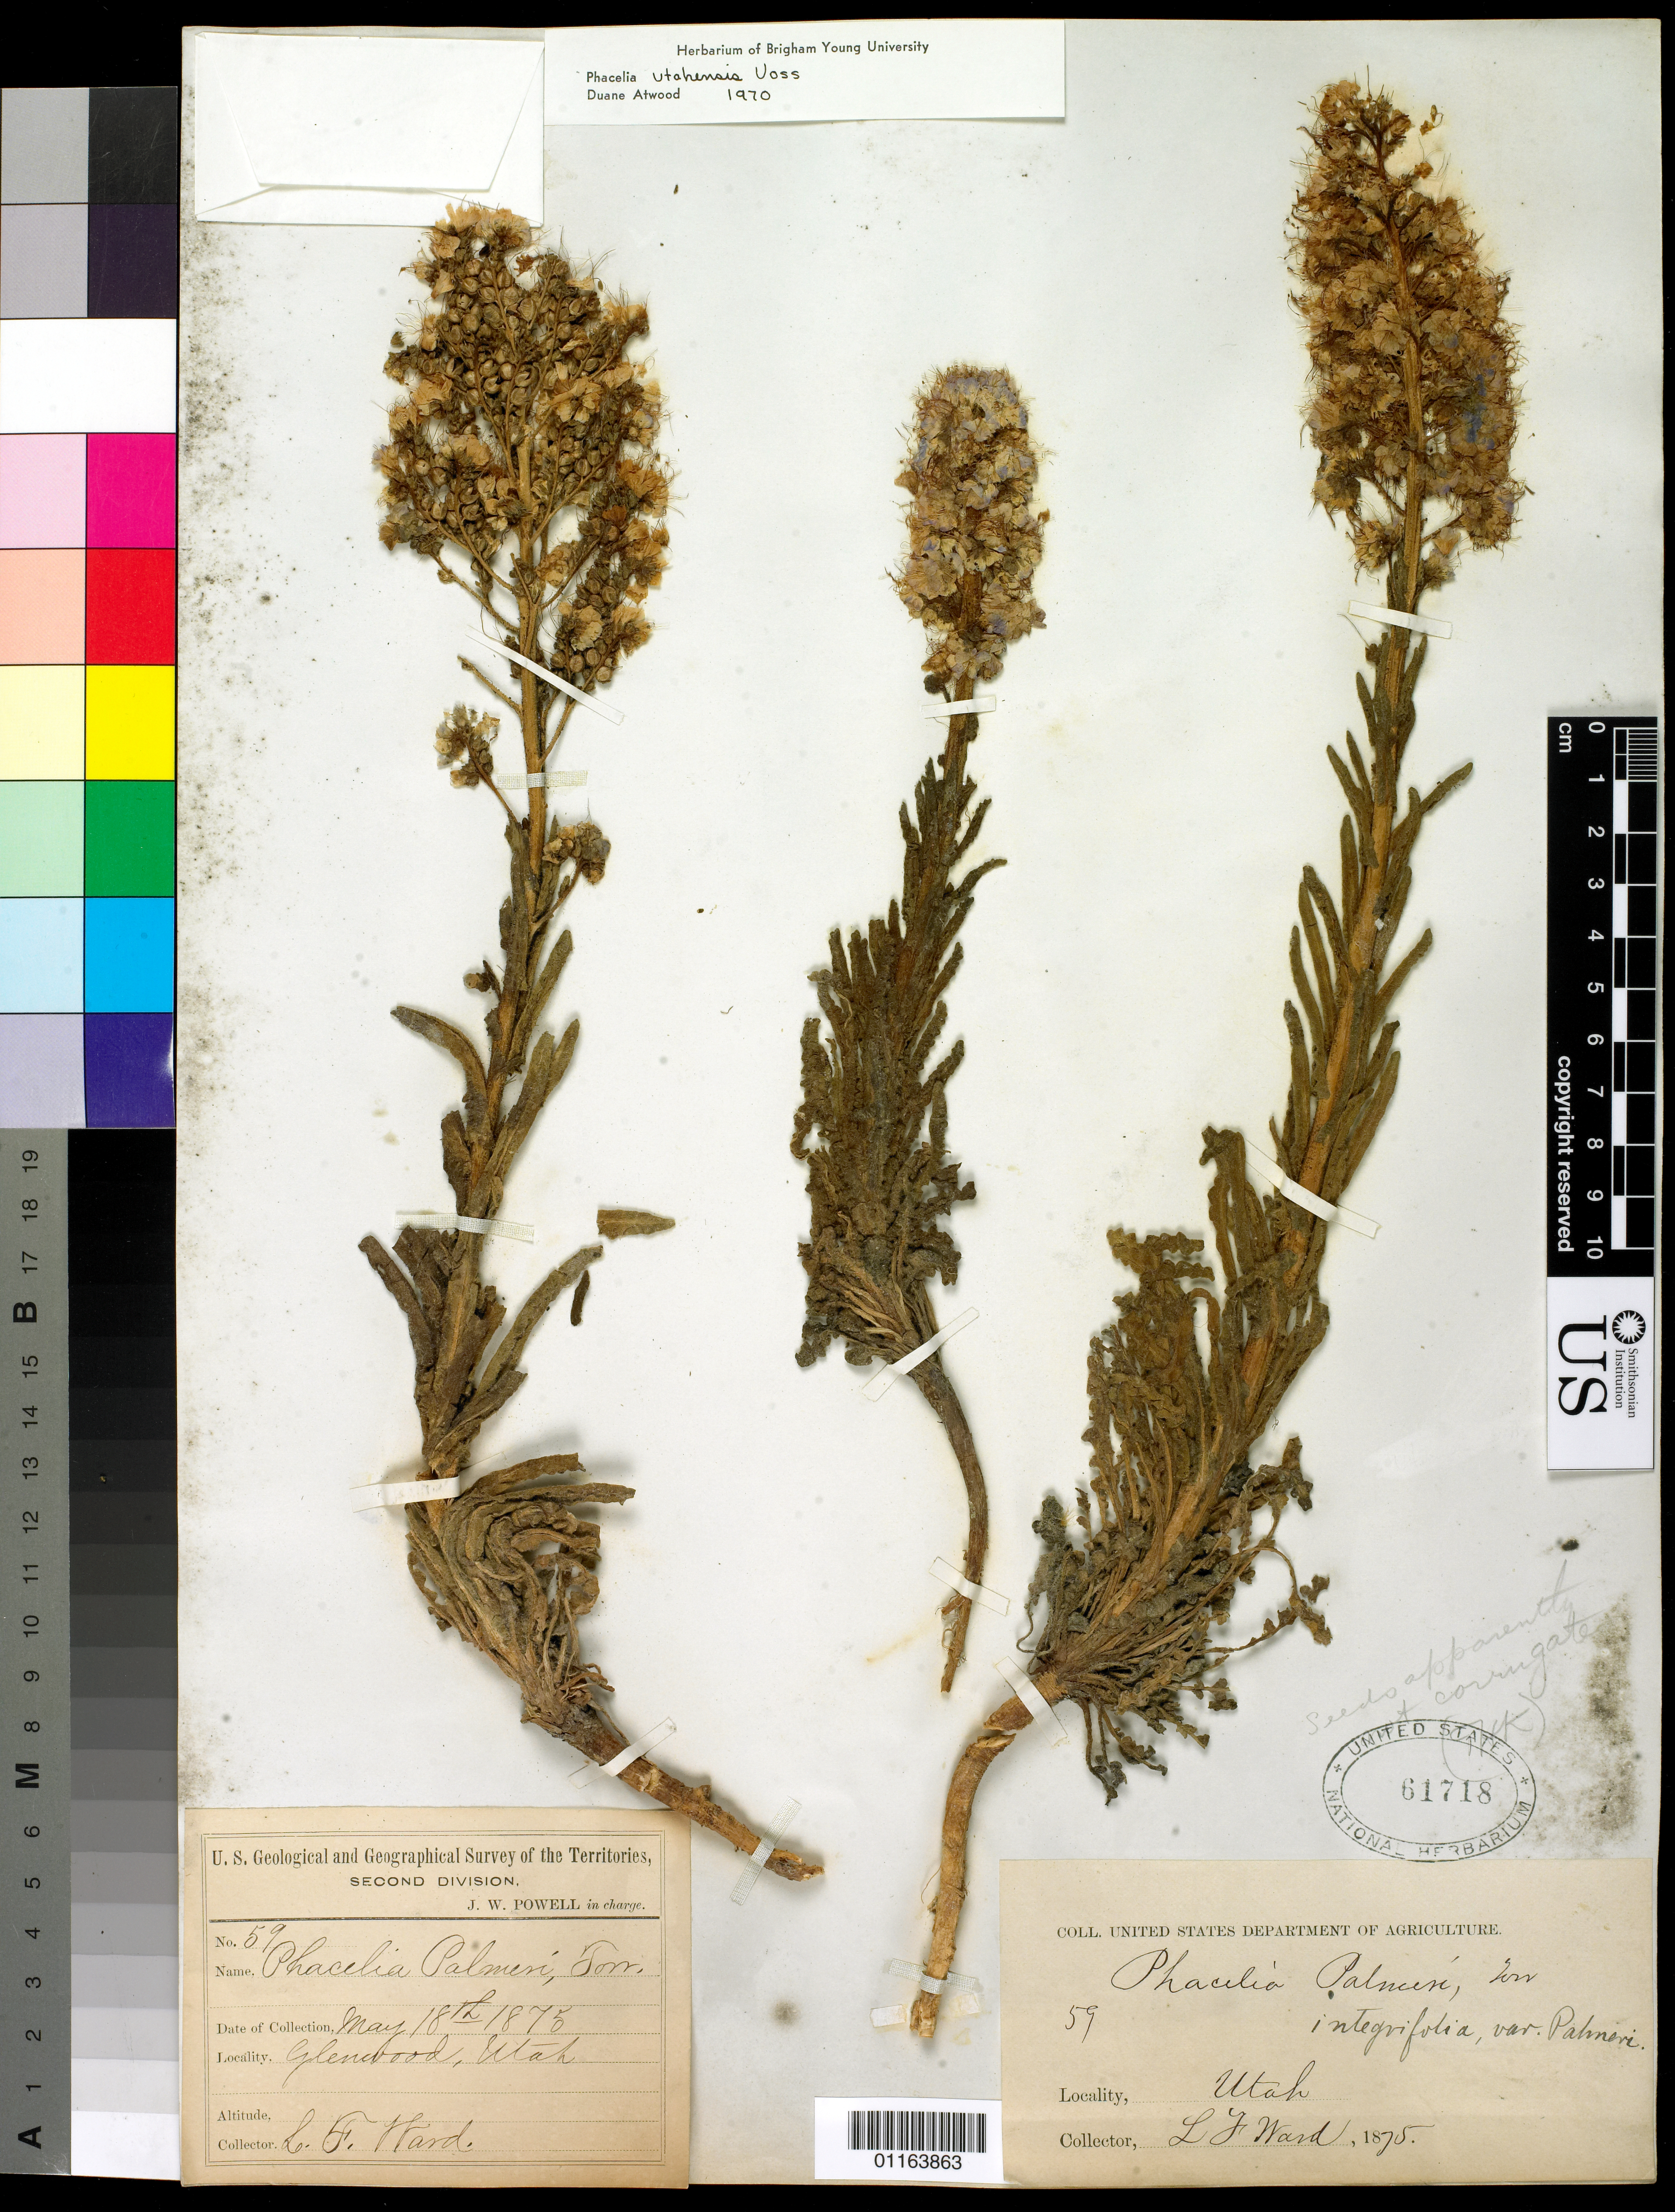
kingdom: Plantae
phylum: Tracheophyta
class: Magnoliopsida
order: Boraginales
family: Hydrophyllaceae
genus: Phacelia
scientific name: Phacelia utahensis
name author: J.W. Voss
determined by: Atwood, D.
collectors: L. F. Ward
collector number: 59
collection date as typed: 18 May 1875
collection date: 1875-05-18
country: United States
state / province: Utah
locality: Glenwood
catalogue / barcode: US 61718